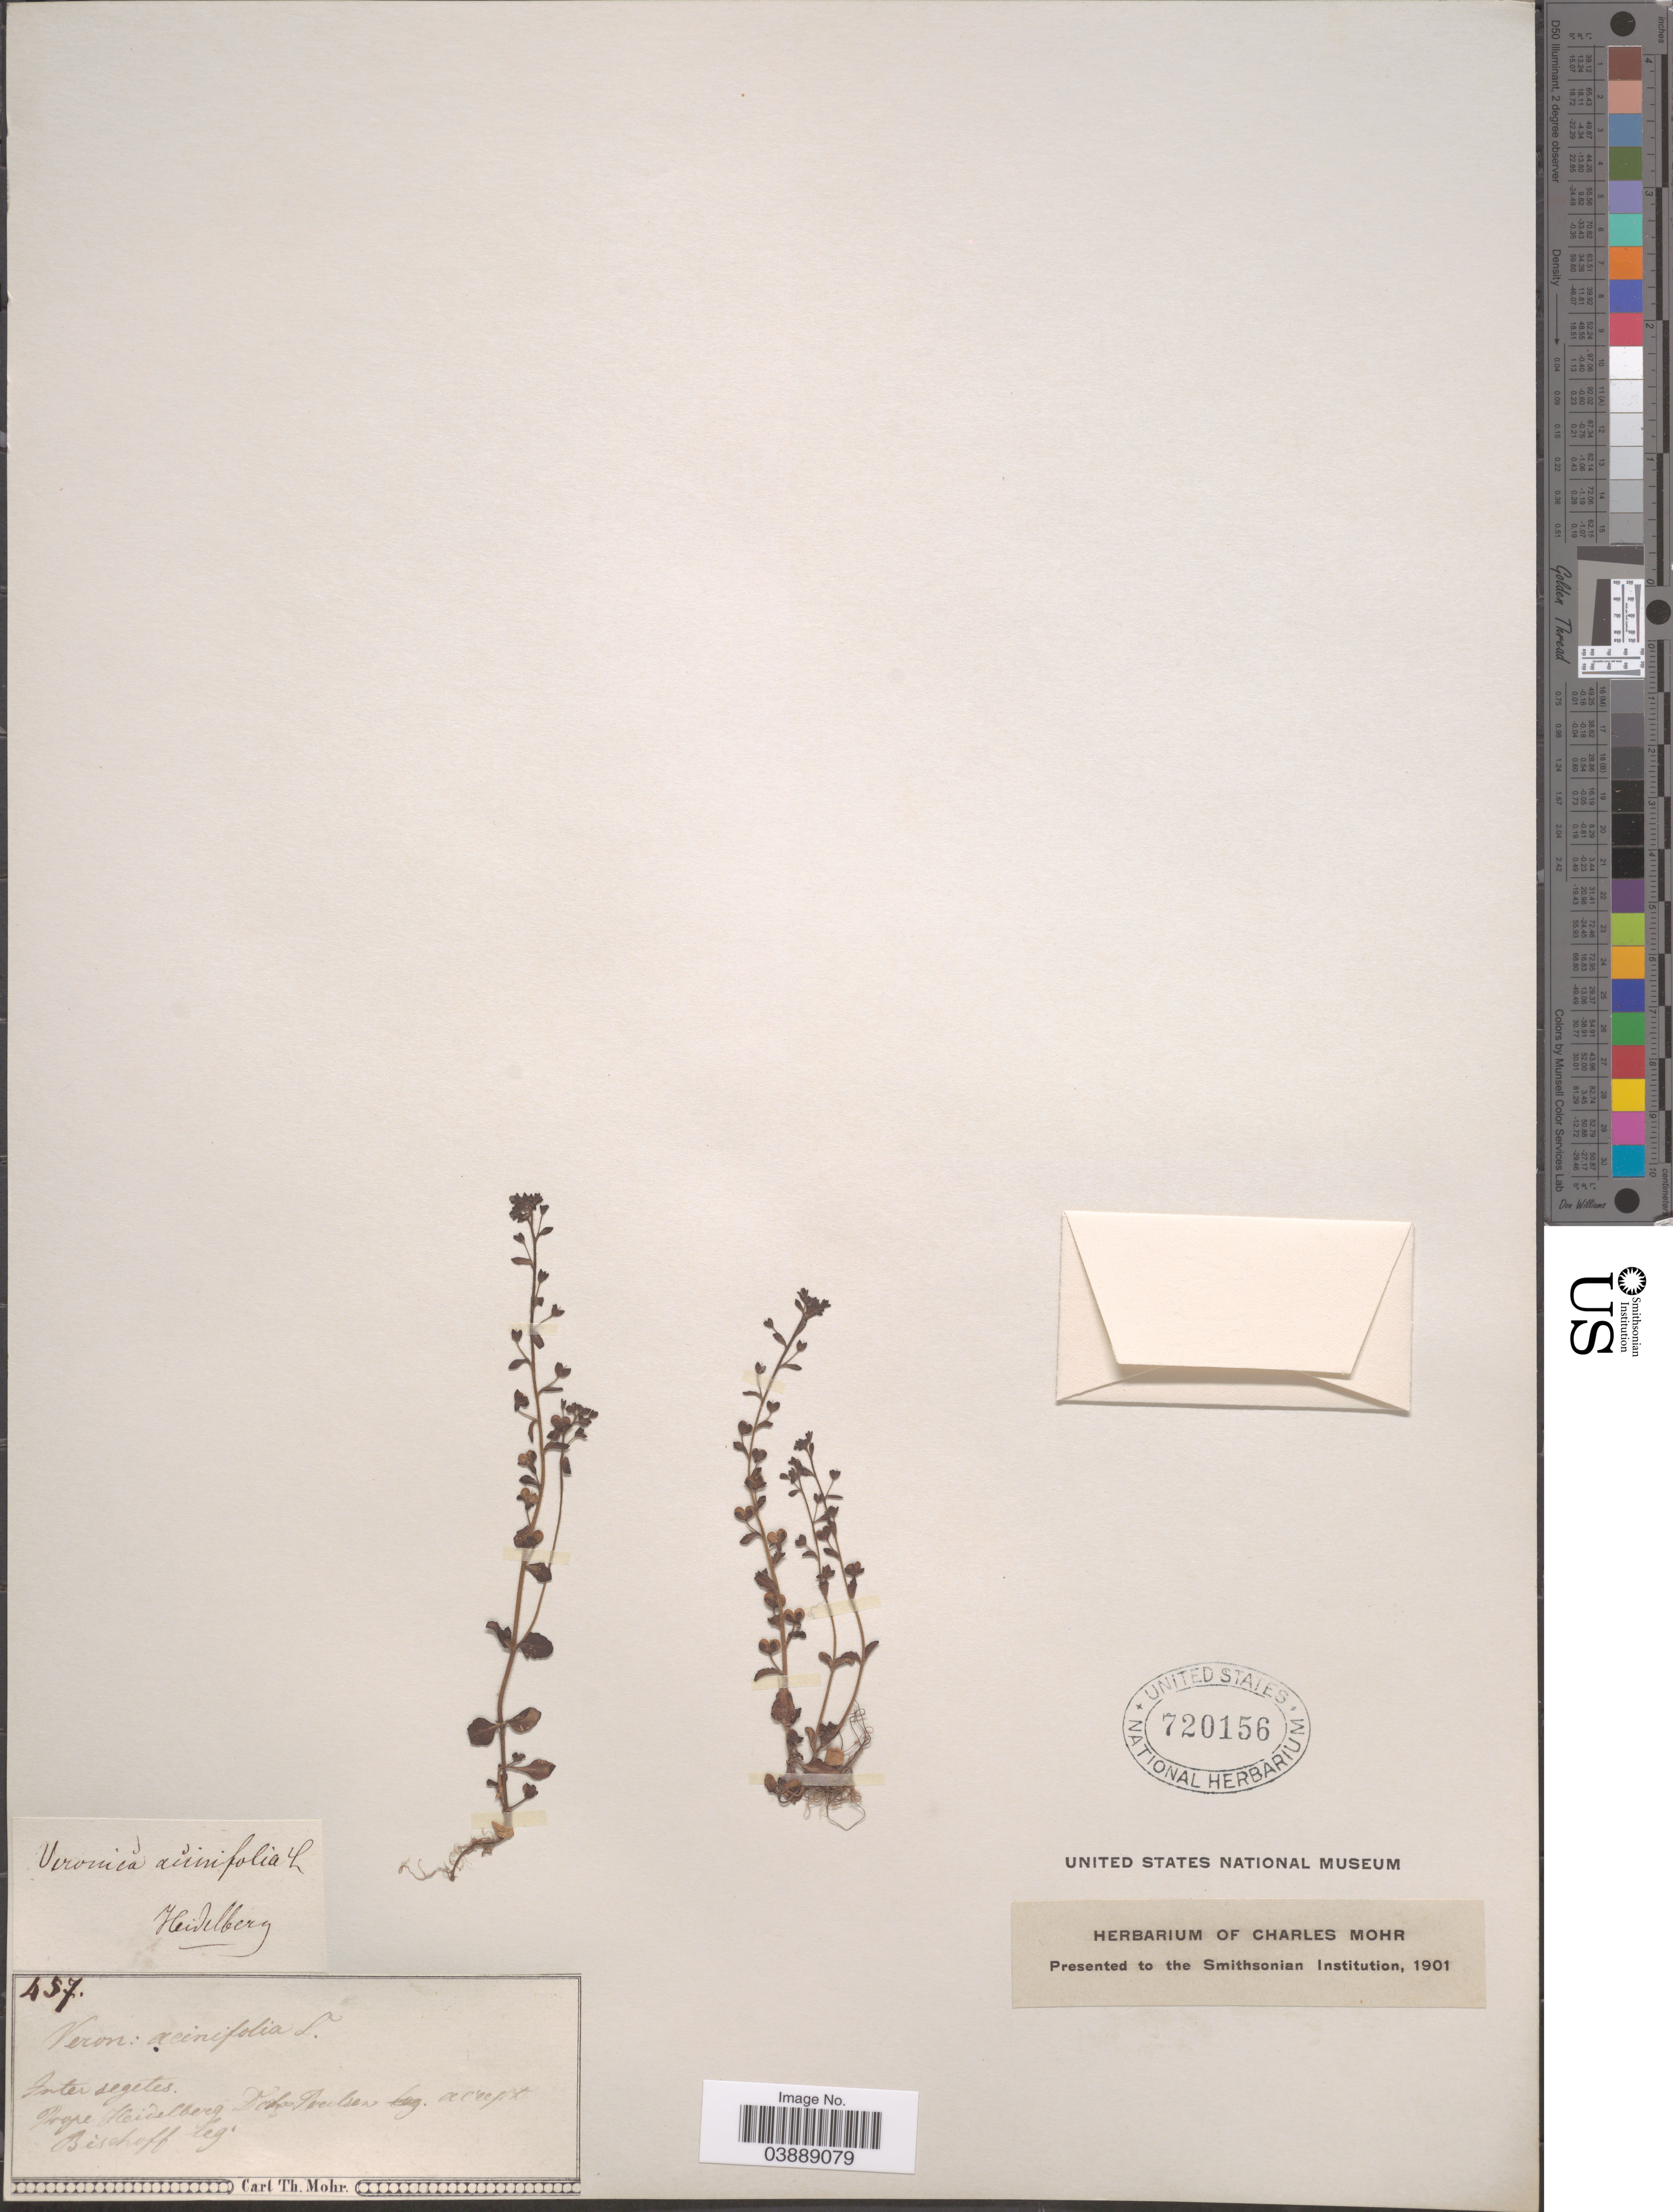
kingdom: Plantae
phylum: Tracheophyta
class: Magnoliopsida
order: Lamiales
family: Plantaginaceae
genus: Veronica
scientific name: Veronica acinifolia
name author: L.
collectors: -. Bischoff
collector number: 457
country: Germany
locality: Prope Heidelberg, [illegible text]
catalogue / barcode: US 720156